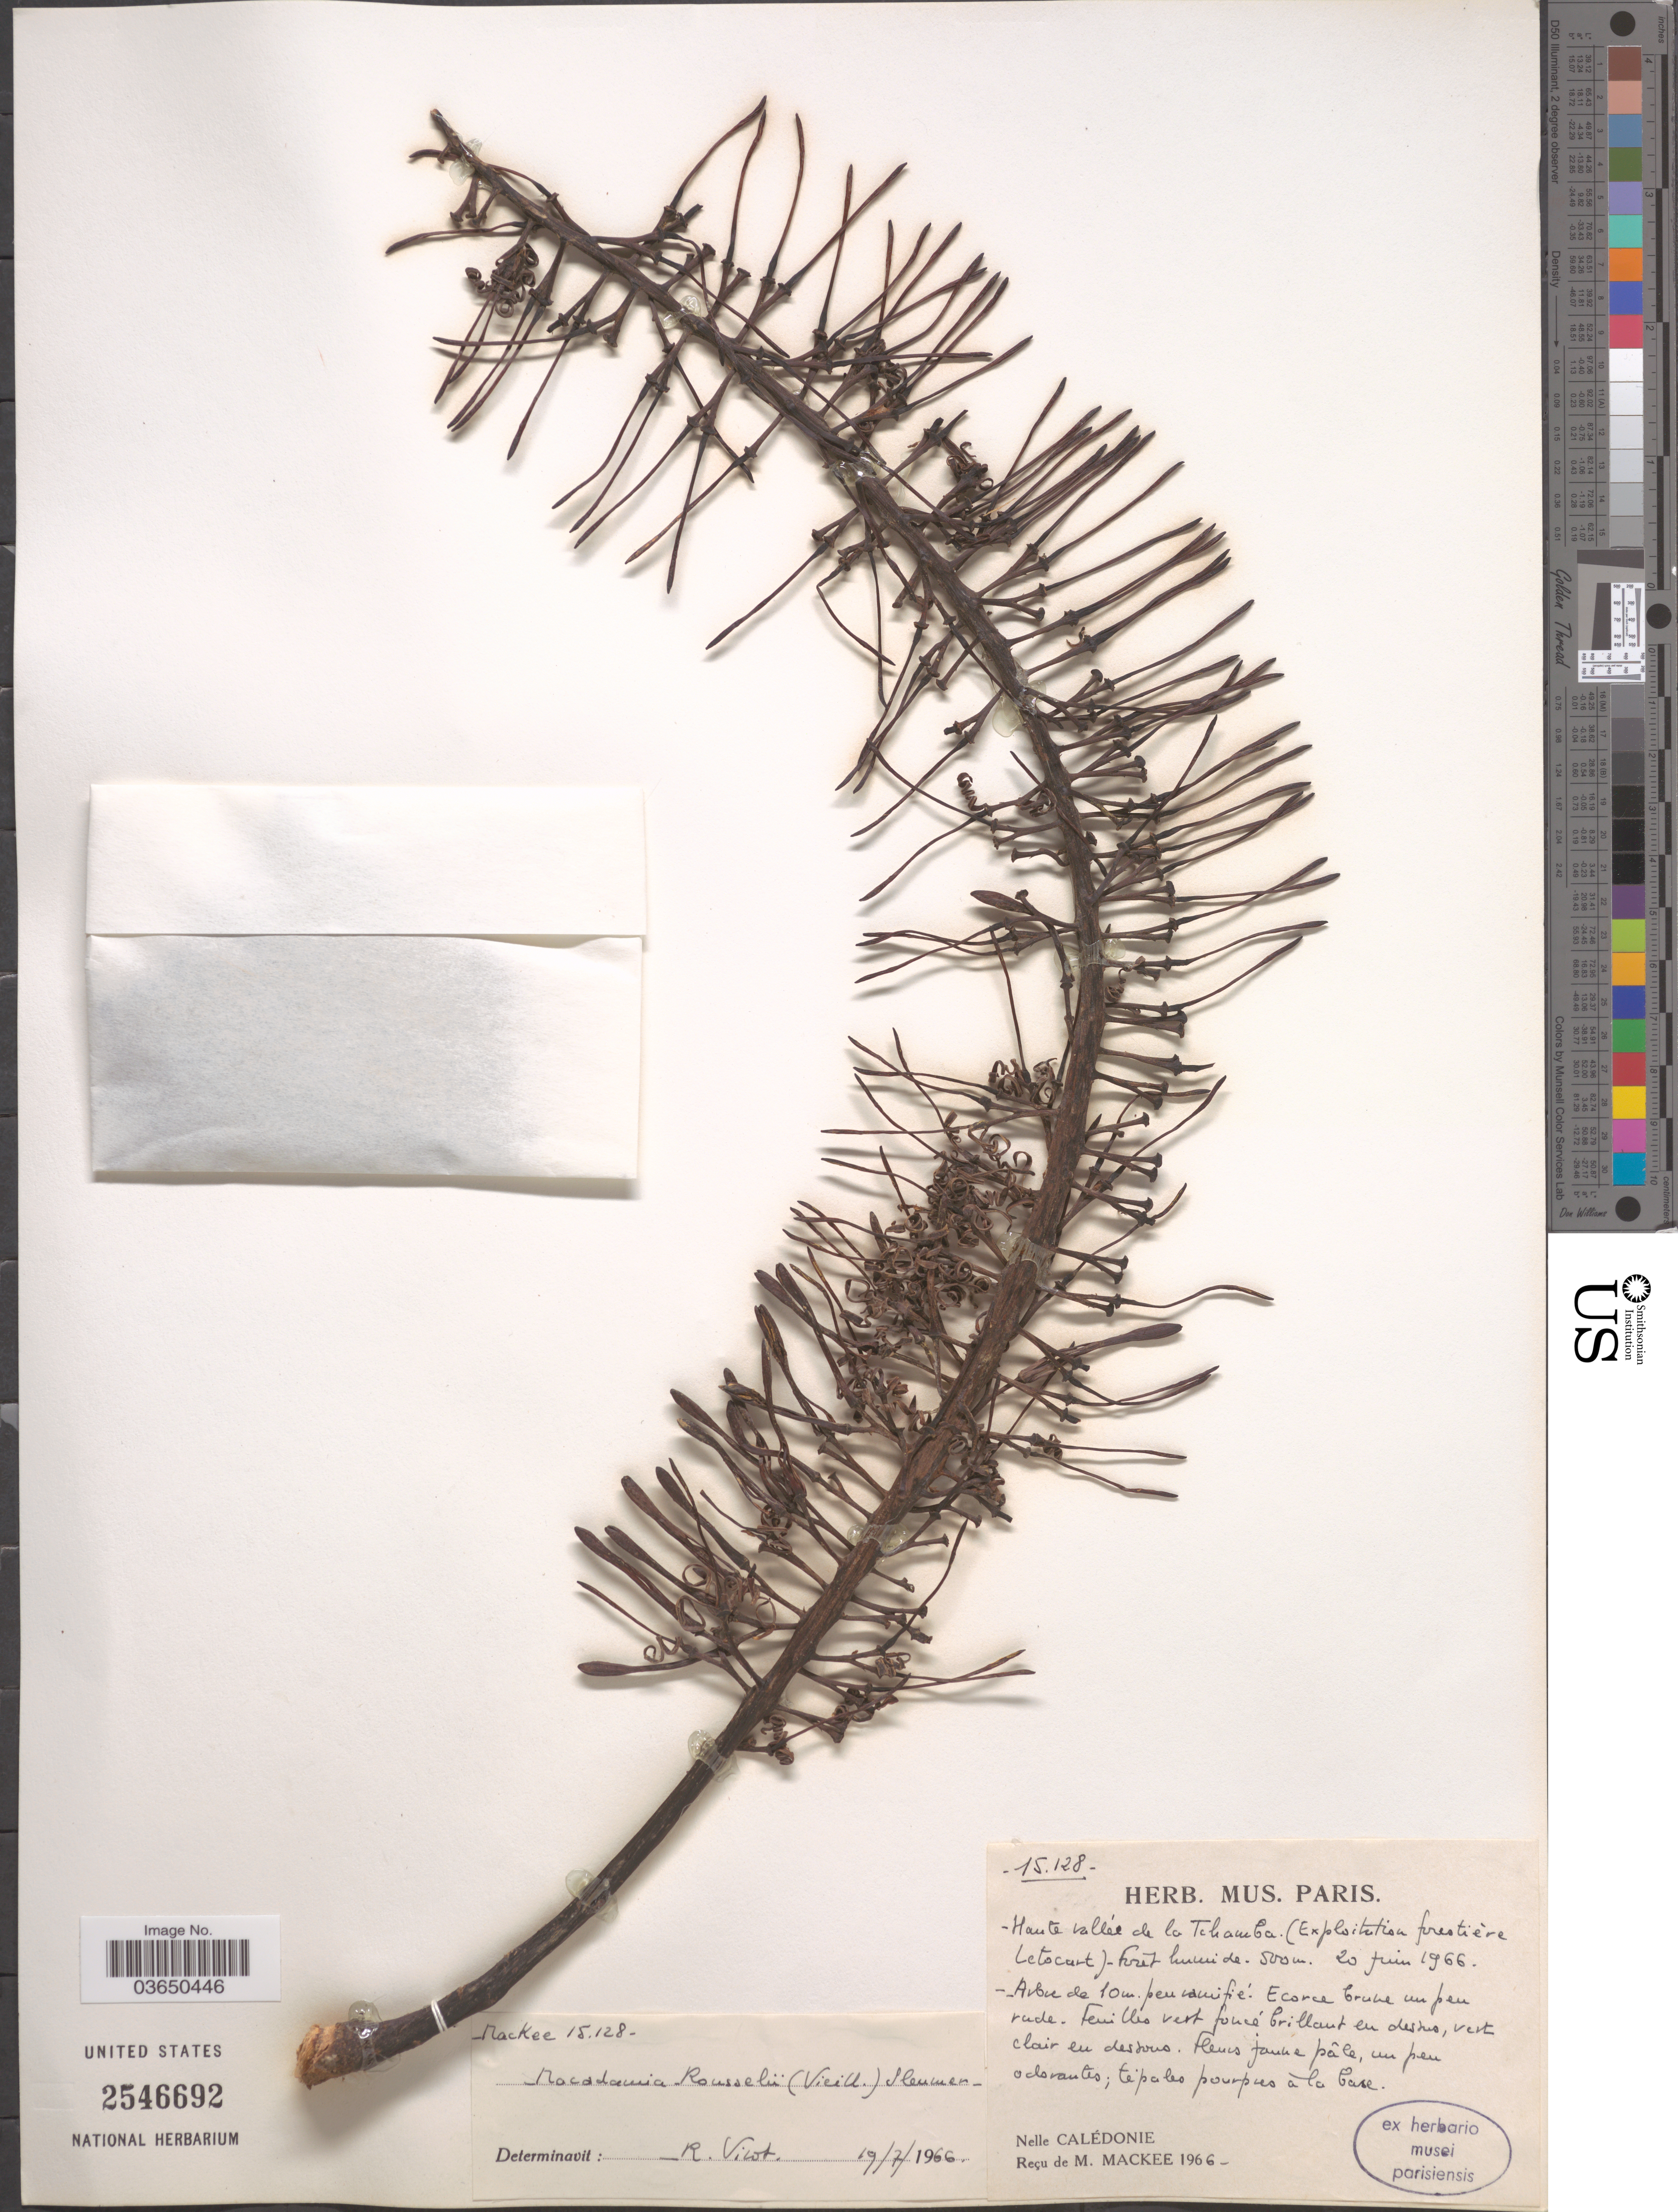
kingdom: Plantae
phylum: Tracheophyta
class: Magnoliopsida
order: Proteales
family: Proteaceae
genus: Macadamia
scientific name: Macadamia rousselii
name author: (Vieill.) Sleumer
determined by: Strong, Mark T., (BOT), Smithsonian Institution - National Museum of Natural History (UNITED STATES)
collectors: M. Mackee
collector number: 15128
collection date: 1966-06-20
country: New Caledonia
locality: Haute vallée de la Tchamba. (Exploitation forestière letocart). Nelle Calédonie.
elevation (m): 500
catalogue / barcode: US 2546692